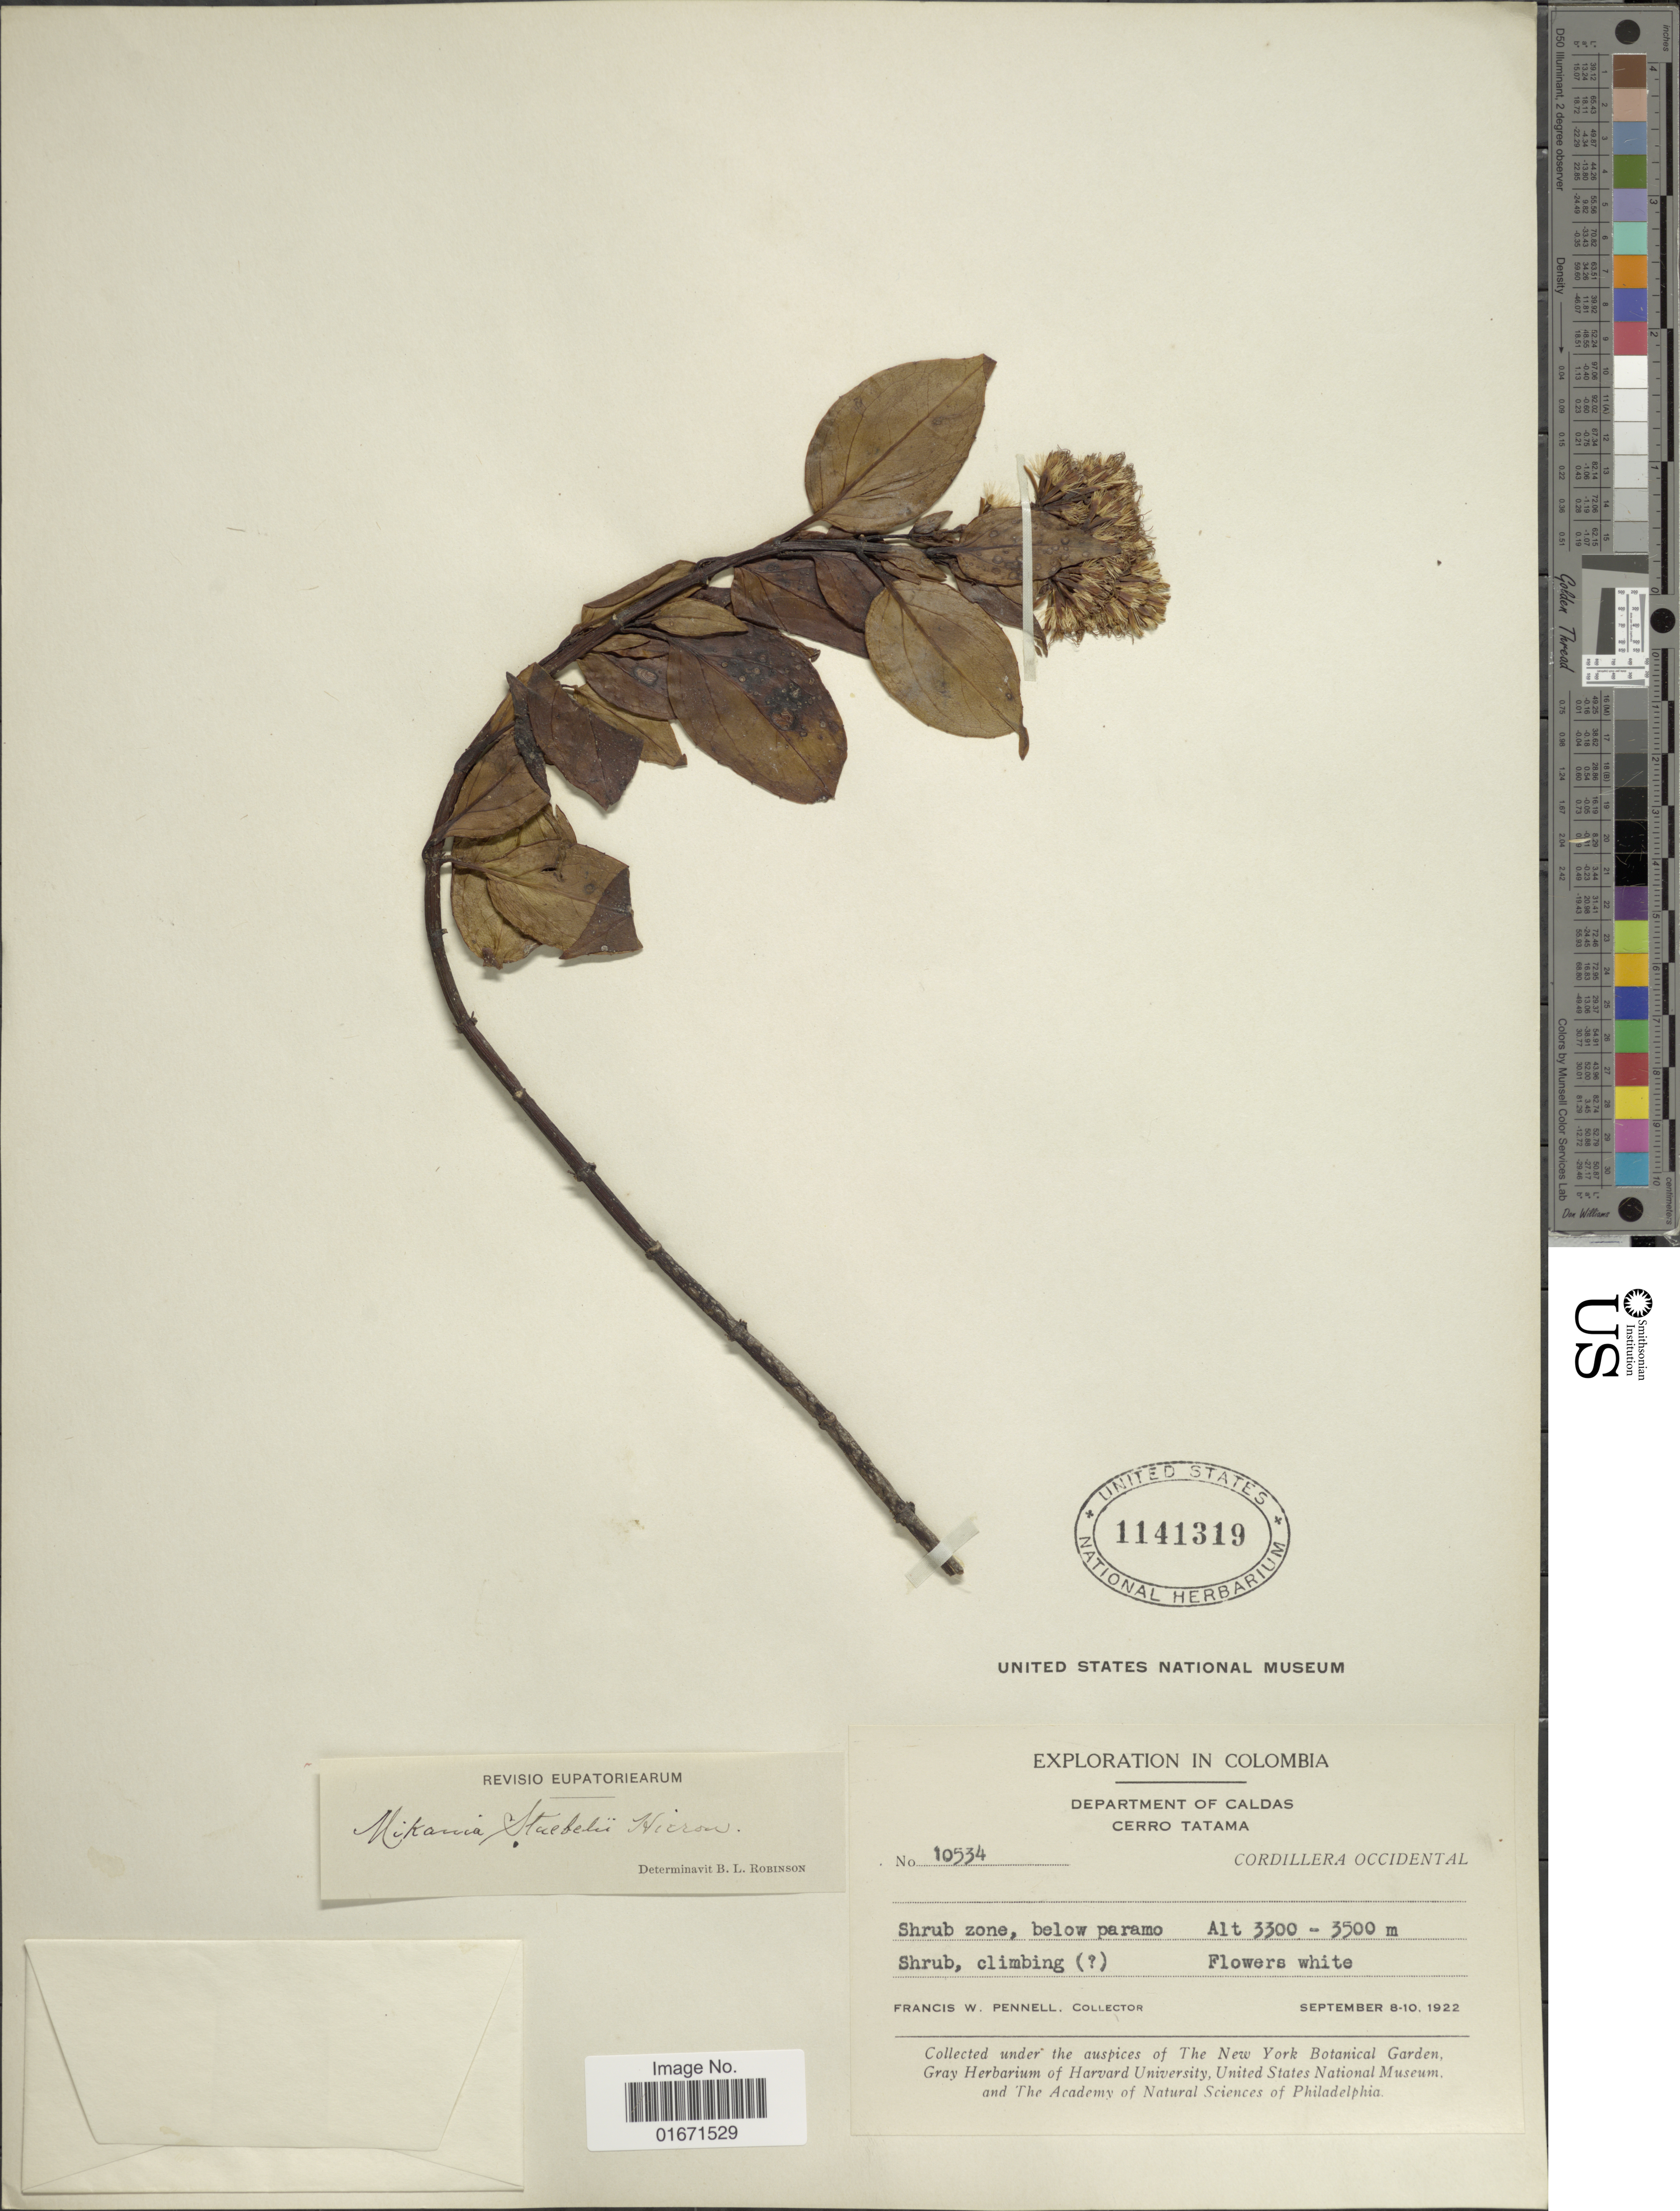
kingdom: Plantae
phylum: Tracheophyta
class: Magnoliopsida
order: Asterales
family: Asteraceae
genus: Mikania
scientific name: Mikania stuebelii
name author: Hieron.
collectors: F. W. Pennell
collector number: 10534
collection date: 1922-09-08/1922-09-10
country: Colombia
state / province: Caldas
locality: Department of Caldas. Cerro Tatama. Cordillera Occidental. Shrub zone, below paramo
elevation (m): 3300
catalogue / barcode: US 1141319